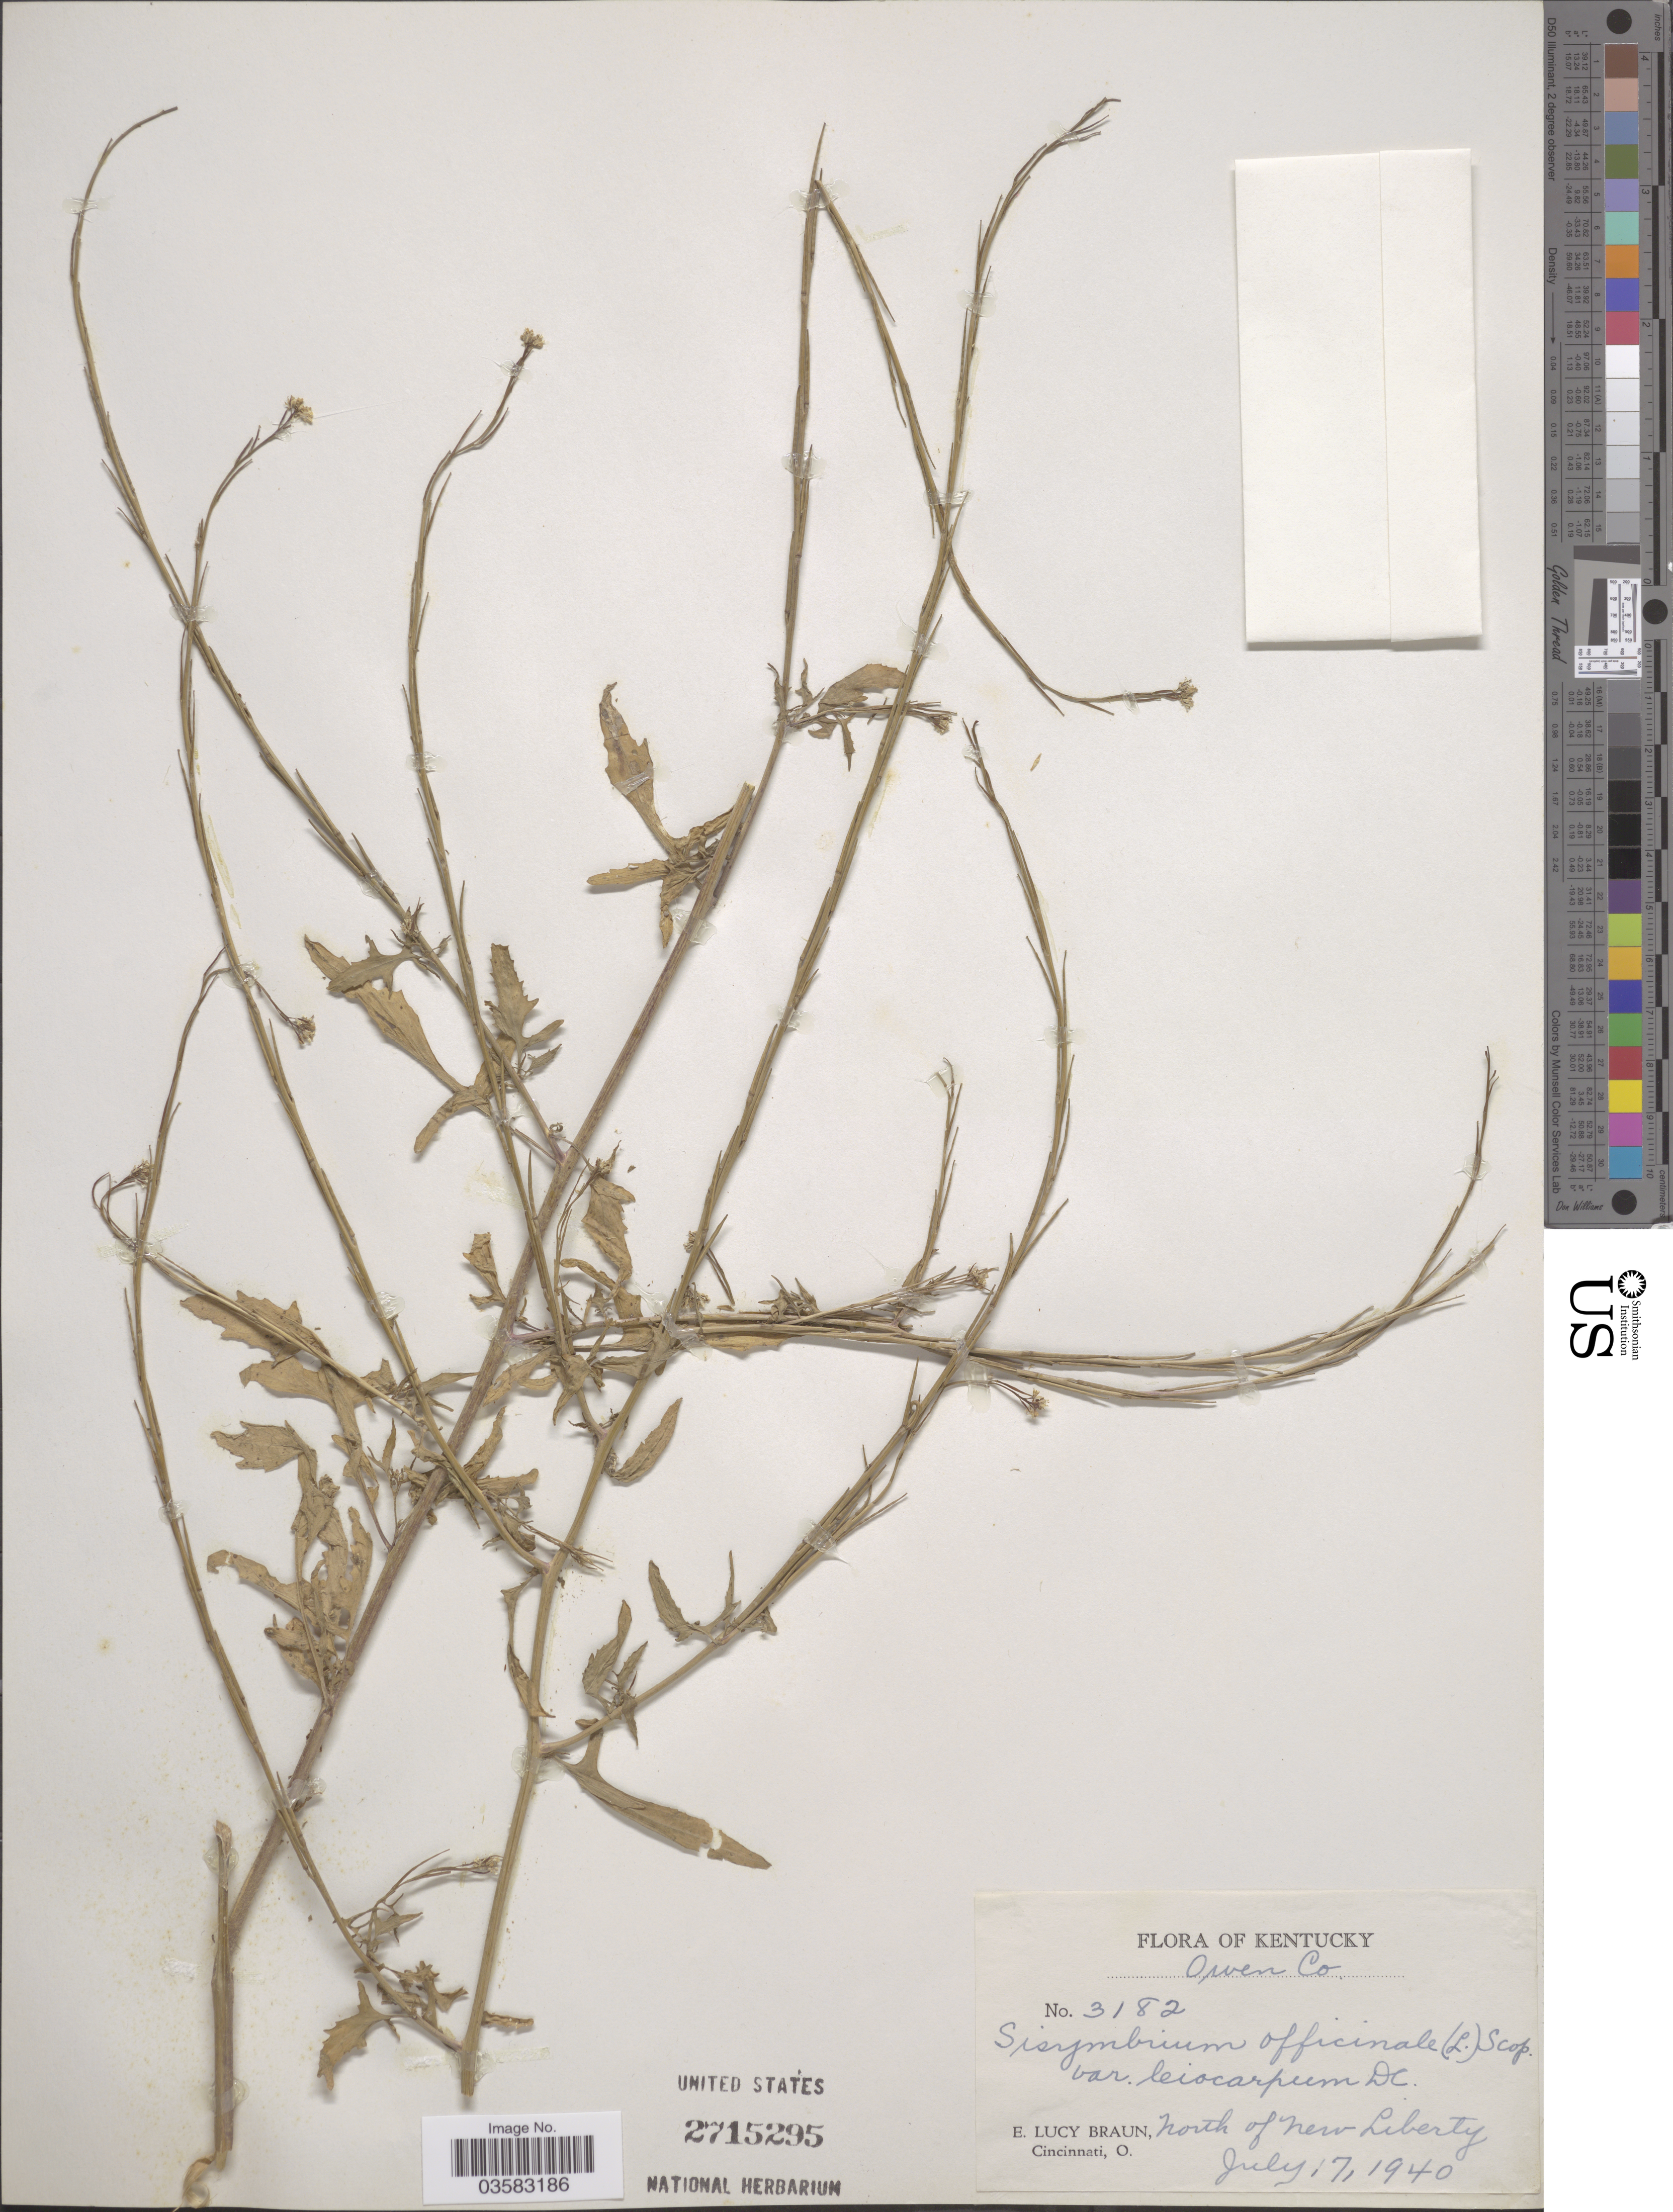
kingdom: Plantae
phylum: Tracheophyta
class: Magnoliopsida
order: Brassicales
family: Brassicaceae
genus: Sisymbrium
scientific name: Sisymbrium officinale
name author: (L.) Scop.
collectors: E. L. Braun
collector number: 3182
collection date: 1940-07-17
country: United States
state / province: Kentucky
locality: Owen Co. North of New Liberty.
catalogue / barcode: US 2715295